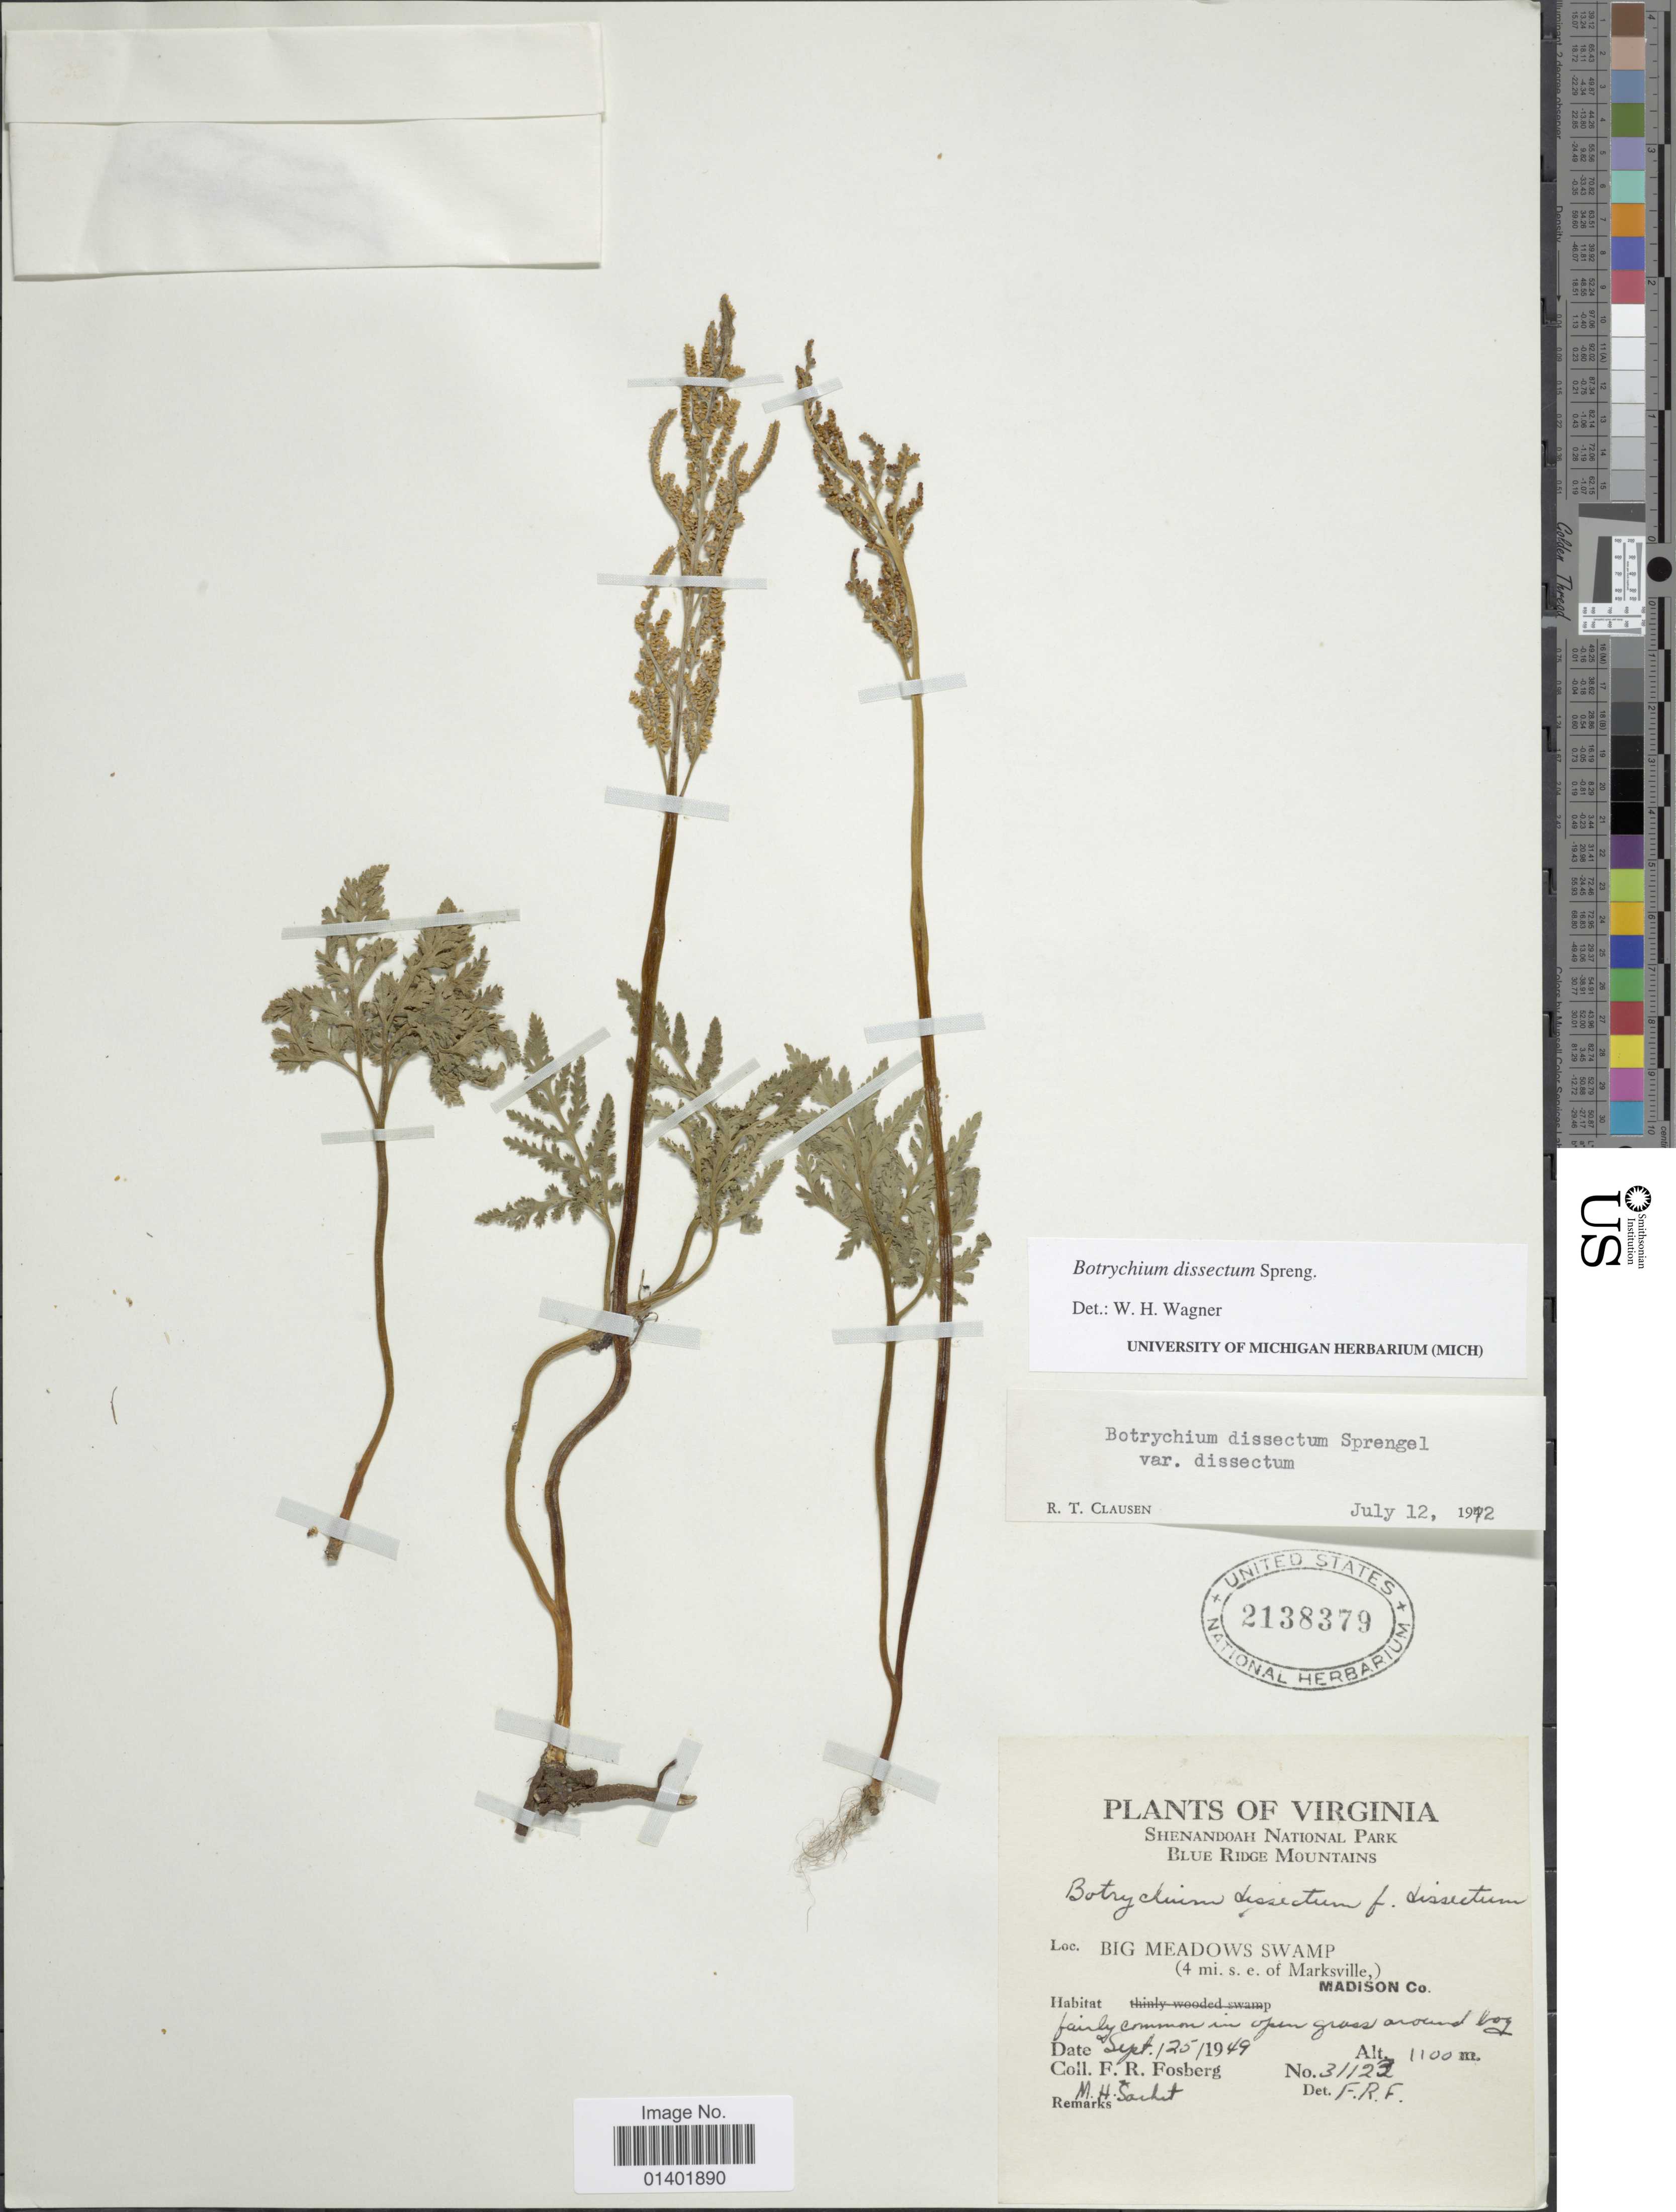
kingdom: Plantae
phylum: Tracheophyta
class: Polypodiopsida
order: Ophioglossales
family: Ophioglossaceae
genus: Botrychium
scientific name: Botrychium dissectum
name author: Spreng.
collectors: F. R. Fosberg & M.-H. Sachet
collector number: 31123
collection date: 1949-09-25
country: United States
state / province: Virginia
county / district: Madison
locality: Shenandoah National Park Blue Ridge Mountains, Big Meadows Swamp (4 mi. s.e. of Marksville) Madison Co.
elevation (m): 1100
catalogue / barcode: US 2138379